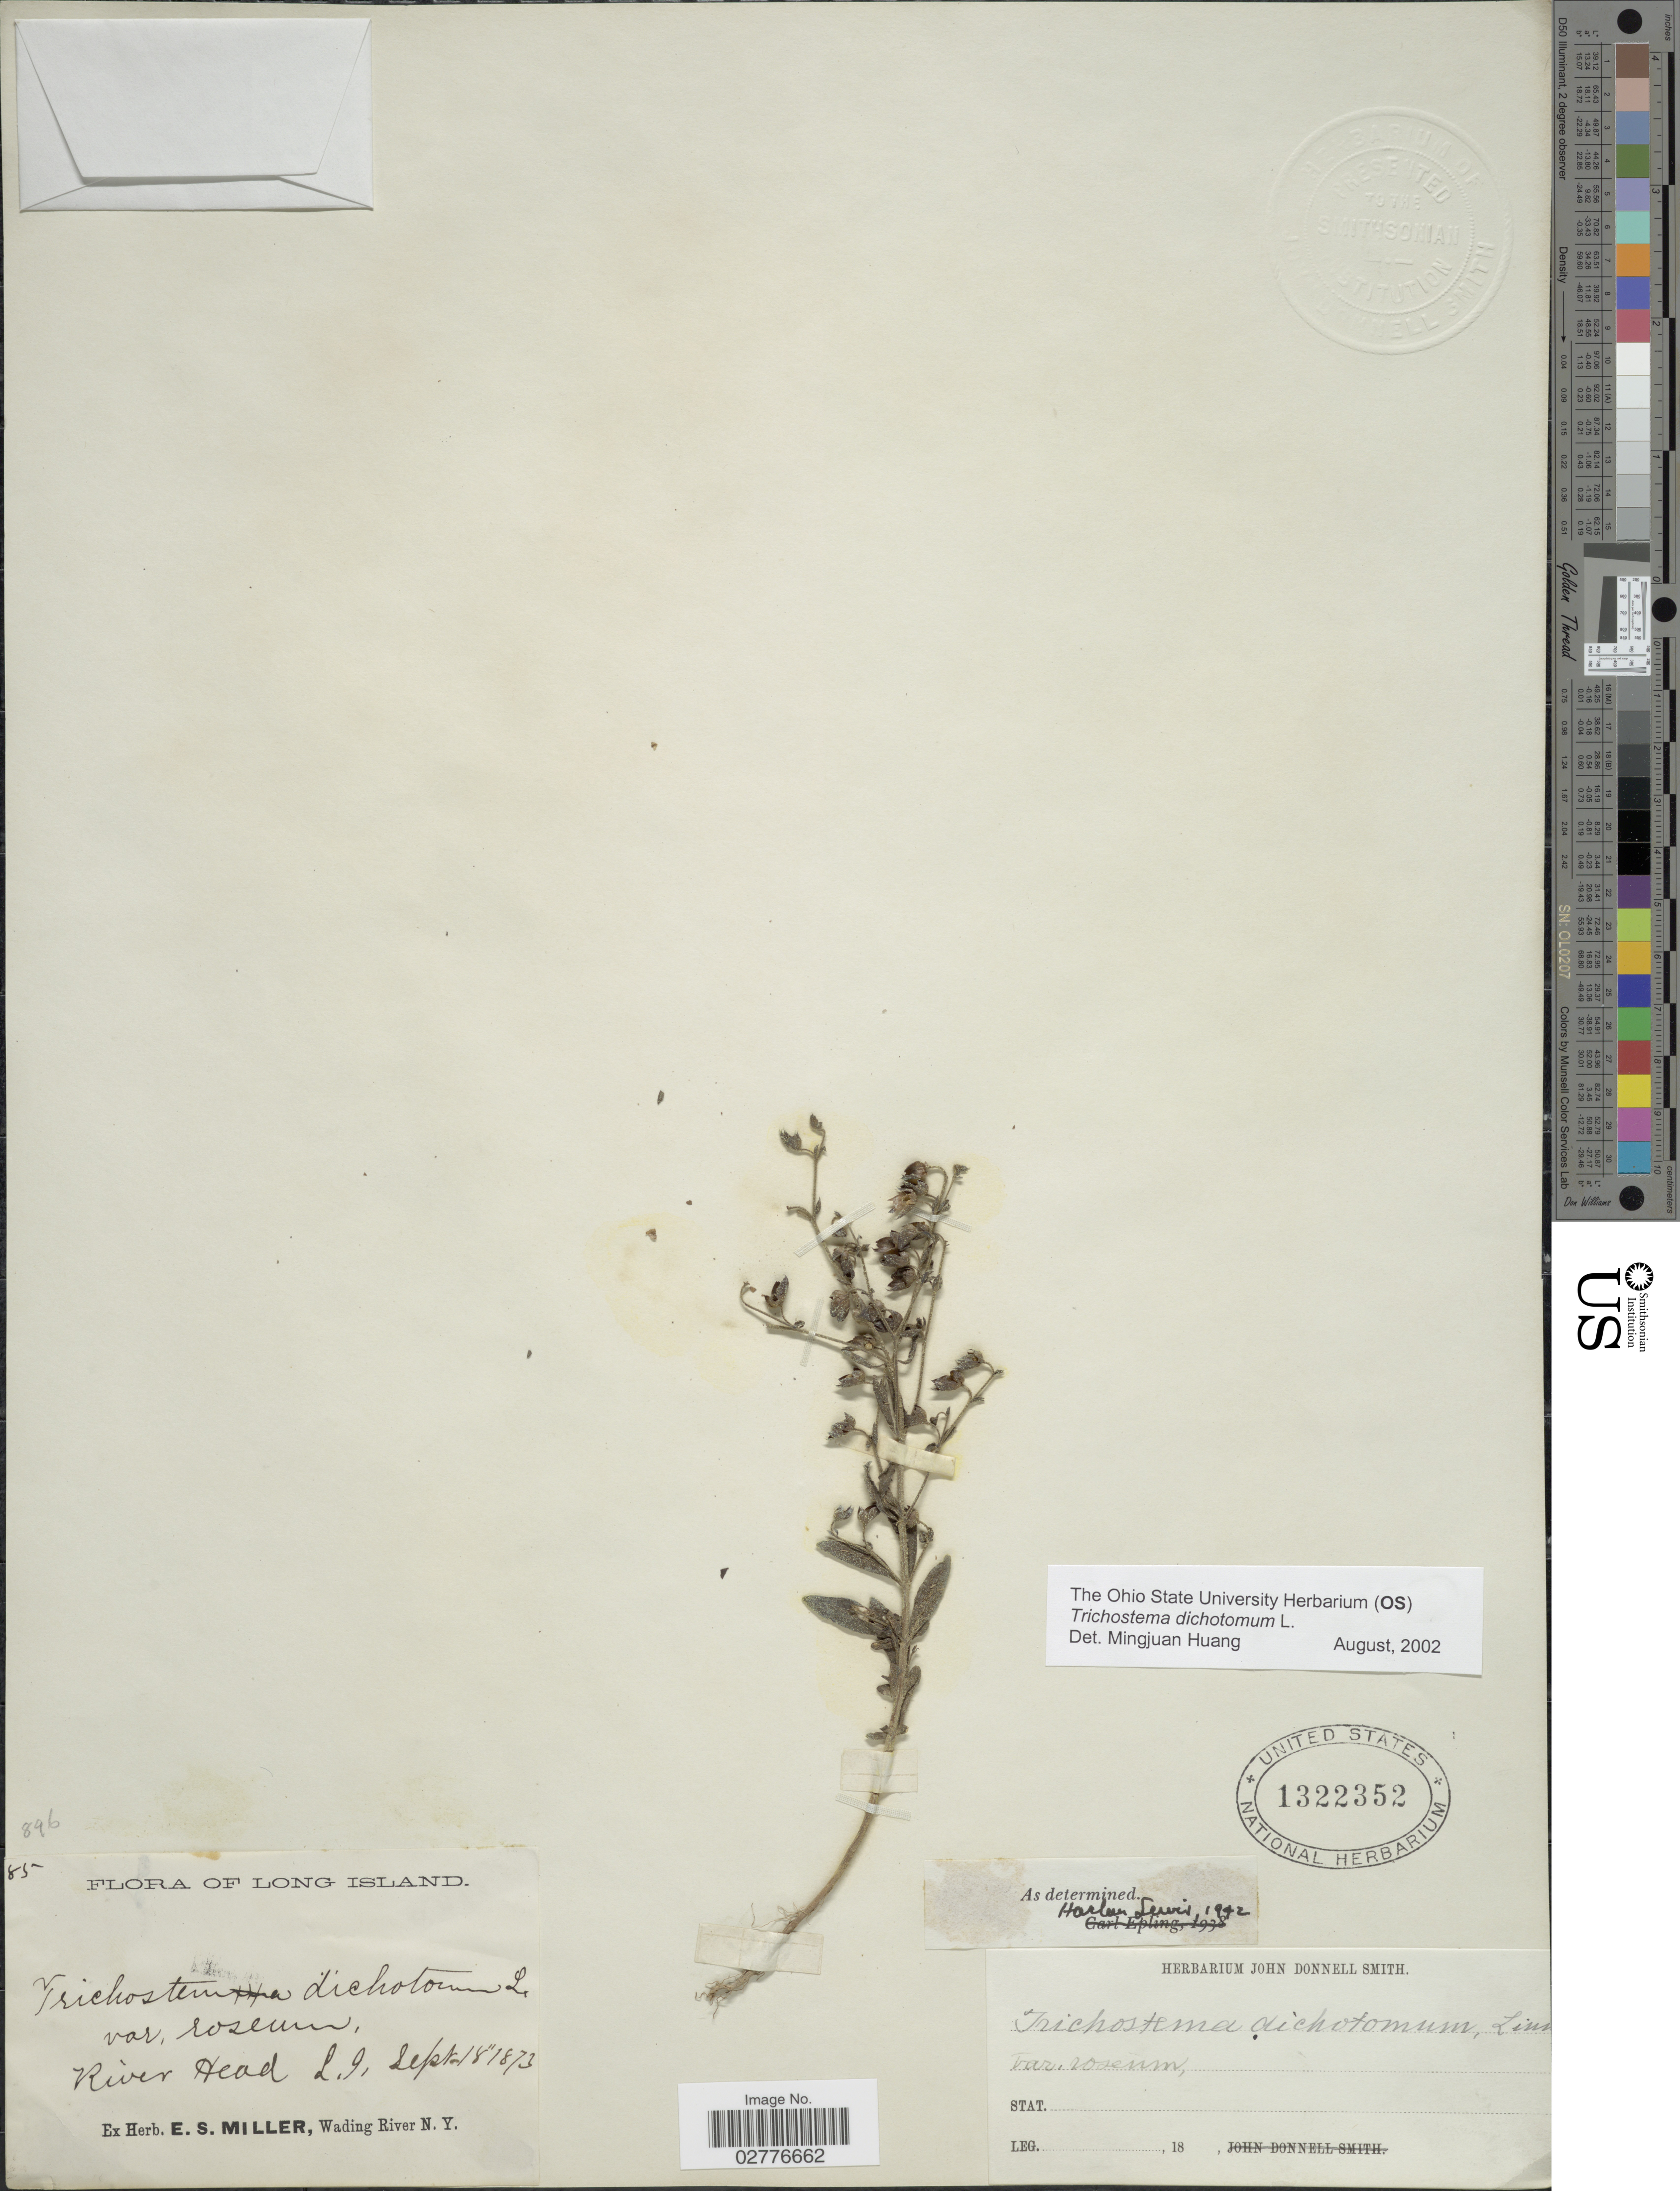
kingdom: Plantae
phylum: Tracheophyta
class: Magnoliopsida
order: Lamiales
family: Lamiaceae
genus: Trichostema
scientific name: Trichostema dichotomum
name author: L.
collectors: ex herb. E. S. Miller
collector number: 85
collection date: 1873-09-18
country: United States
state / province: New York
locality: Long Island. River Head. L.I.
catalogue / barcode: US 1322352